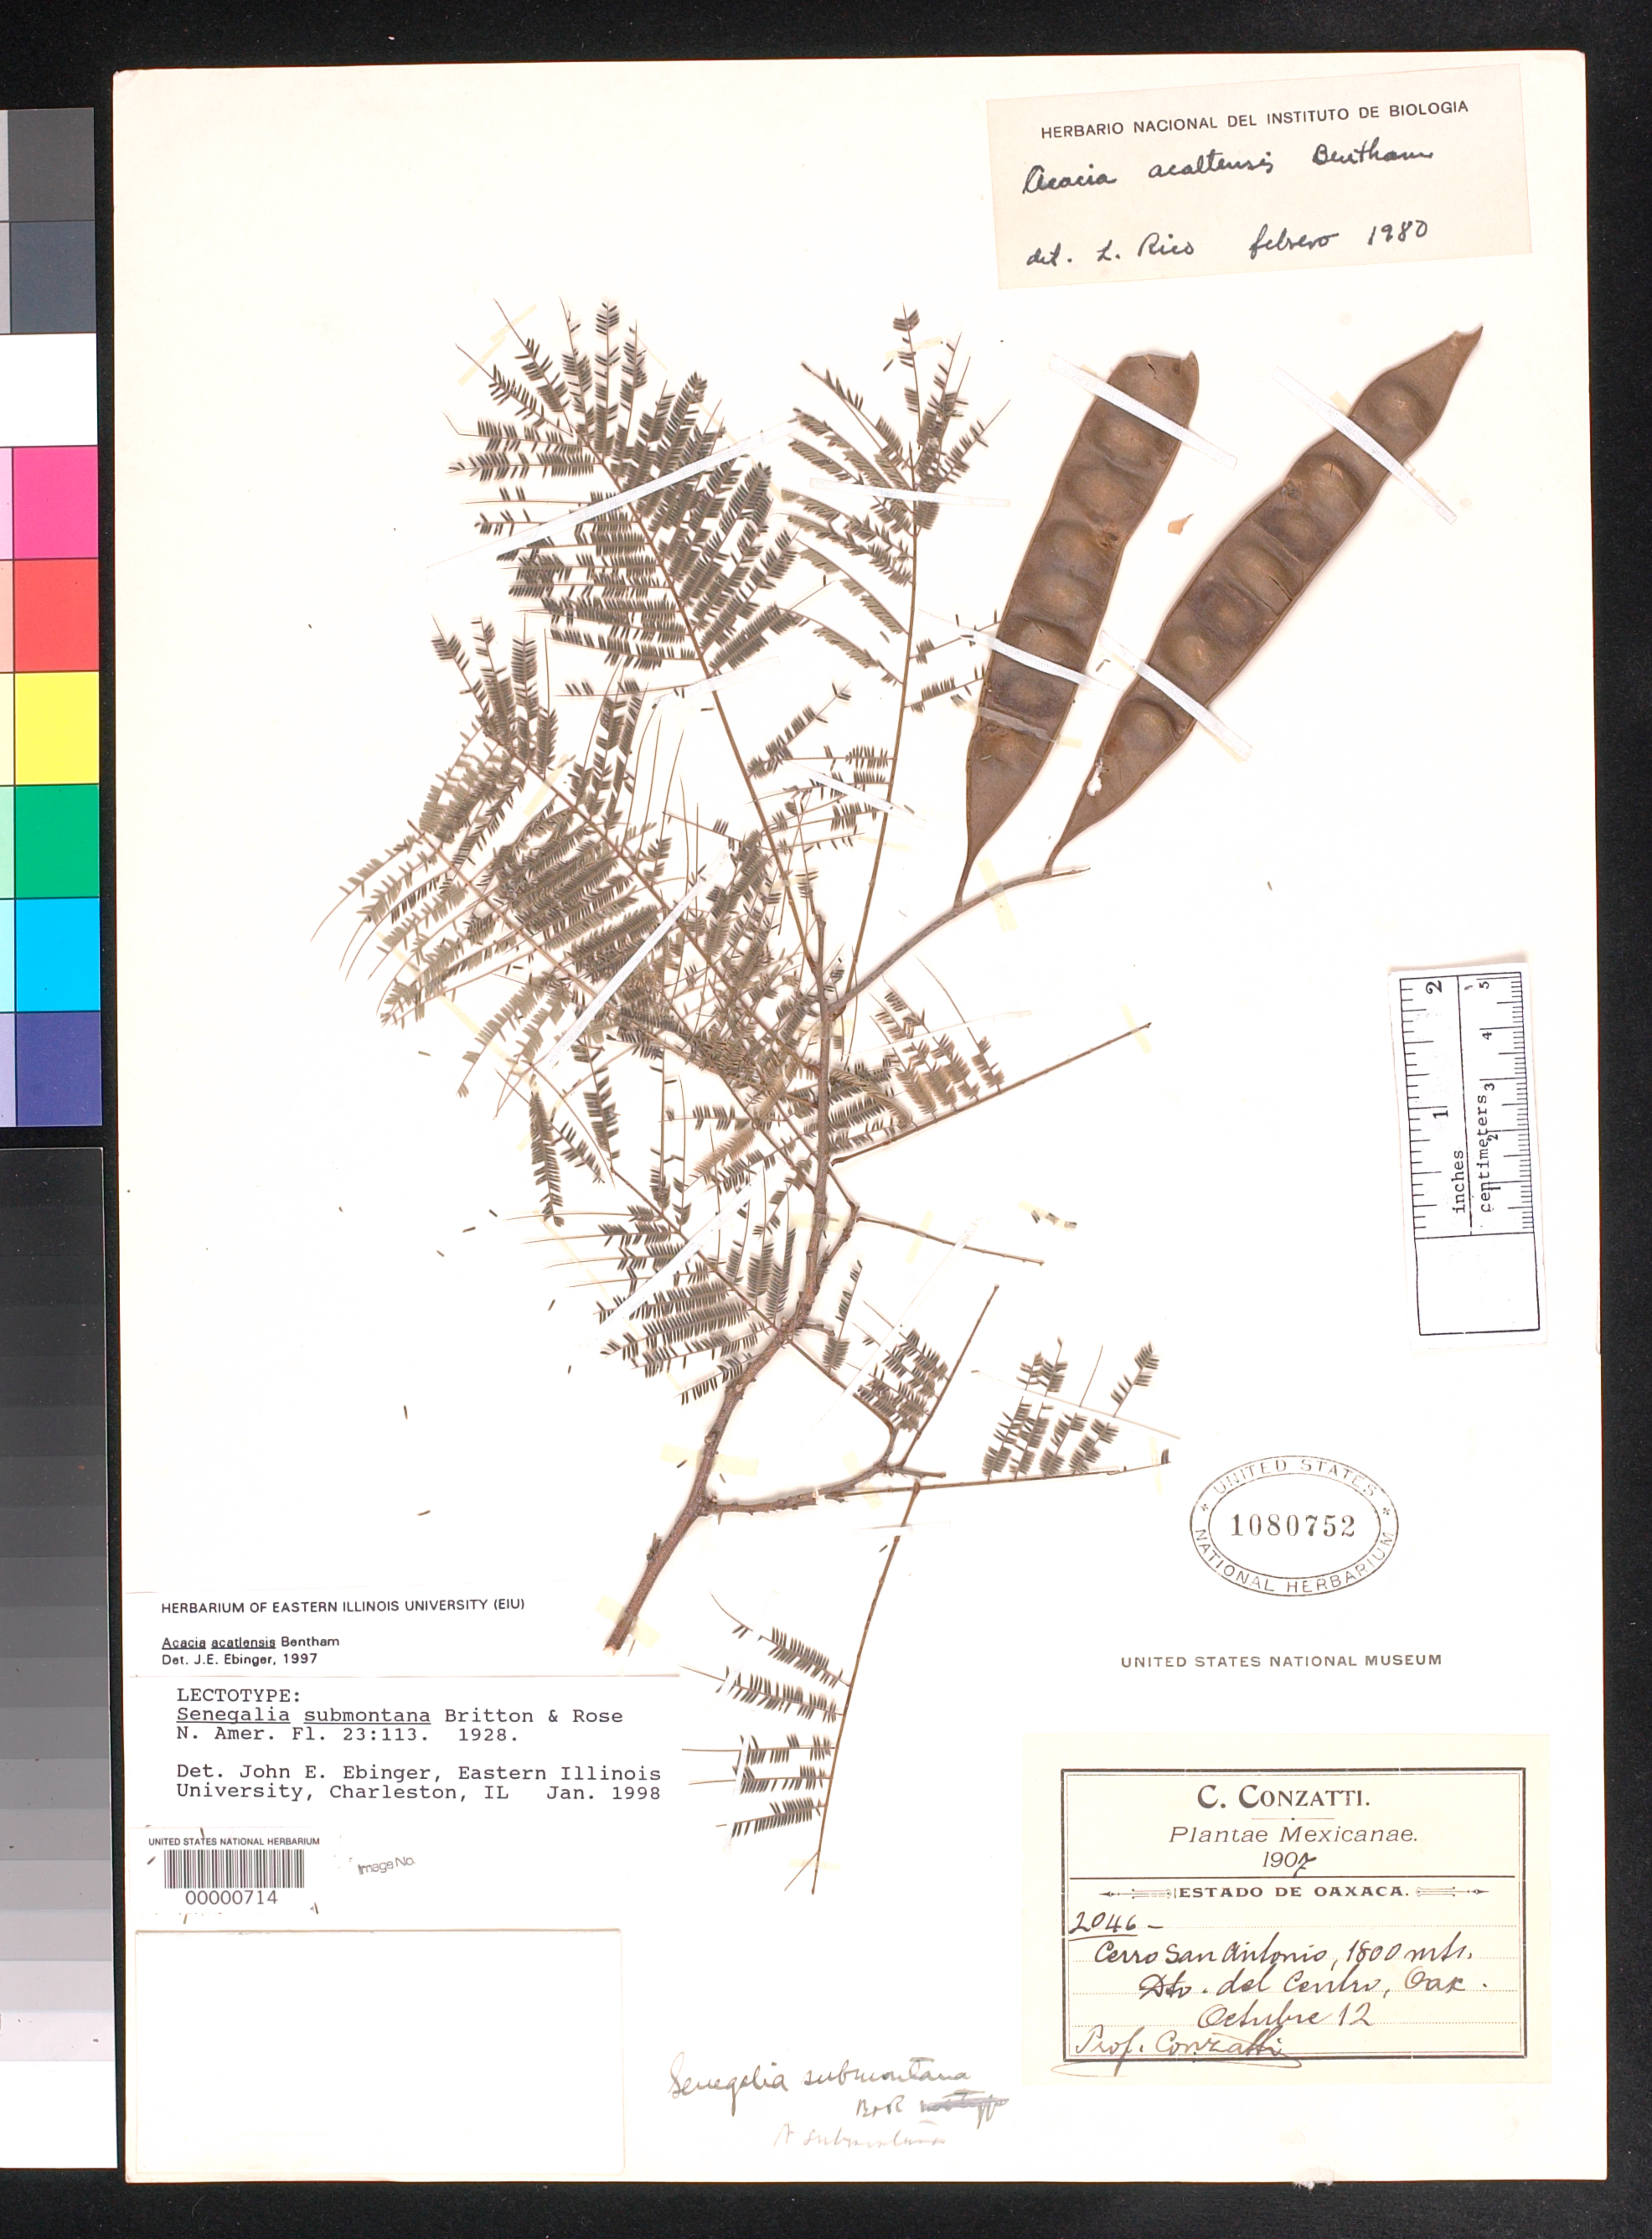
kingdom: Plantae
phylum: Tracheophyta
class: Magnoliopsida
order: Fabales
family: Fabaceae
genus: Senegalia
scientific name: Senegalia submontana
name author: Britton & Rose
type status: Holotype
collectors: C. Conzatti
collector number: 2046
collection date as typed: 12 Oct 1907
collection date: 1907-10-12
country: Mexico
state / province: Oaxaca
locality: Cerro San Antonio.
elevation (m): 1800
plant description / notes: Cited 2000 by Jawad et al., Ann. Missouri Bot. Gard. 87: 536 (cited as holotype, although specimen annotated as lectotype).; Erroneously cited in protologue as Conzatti 25346.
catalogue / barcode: US 1080752